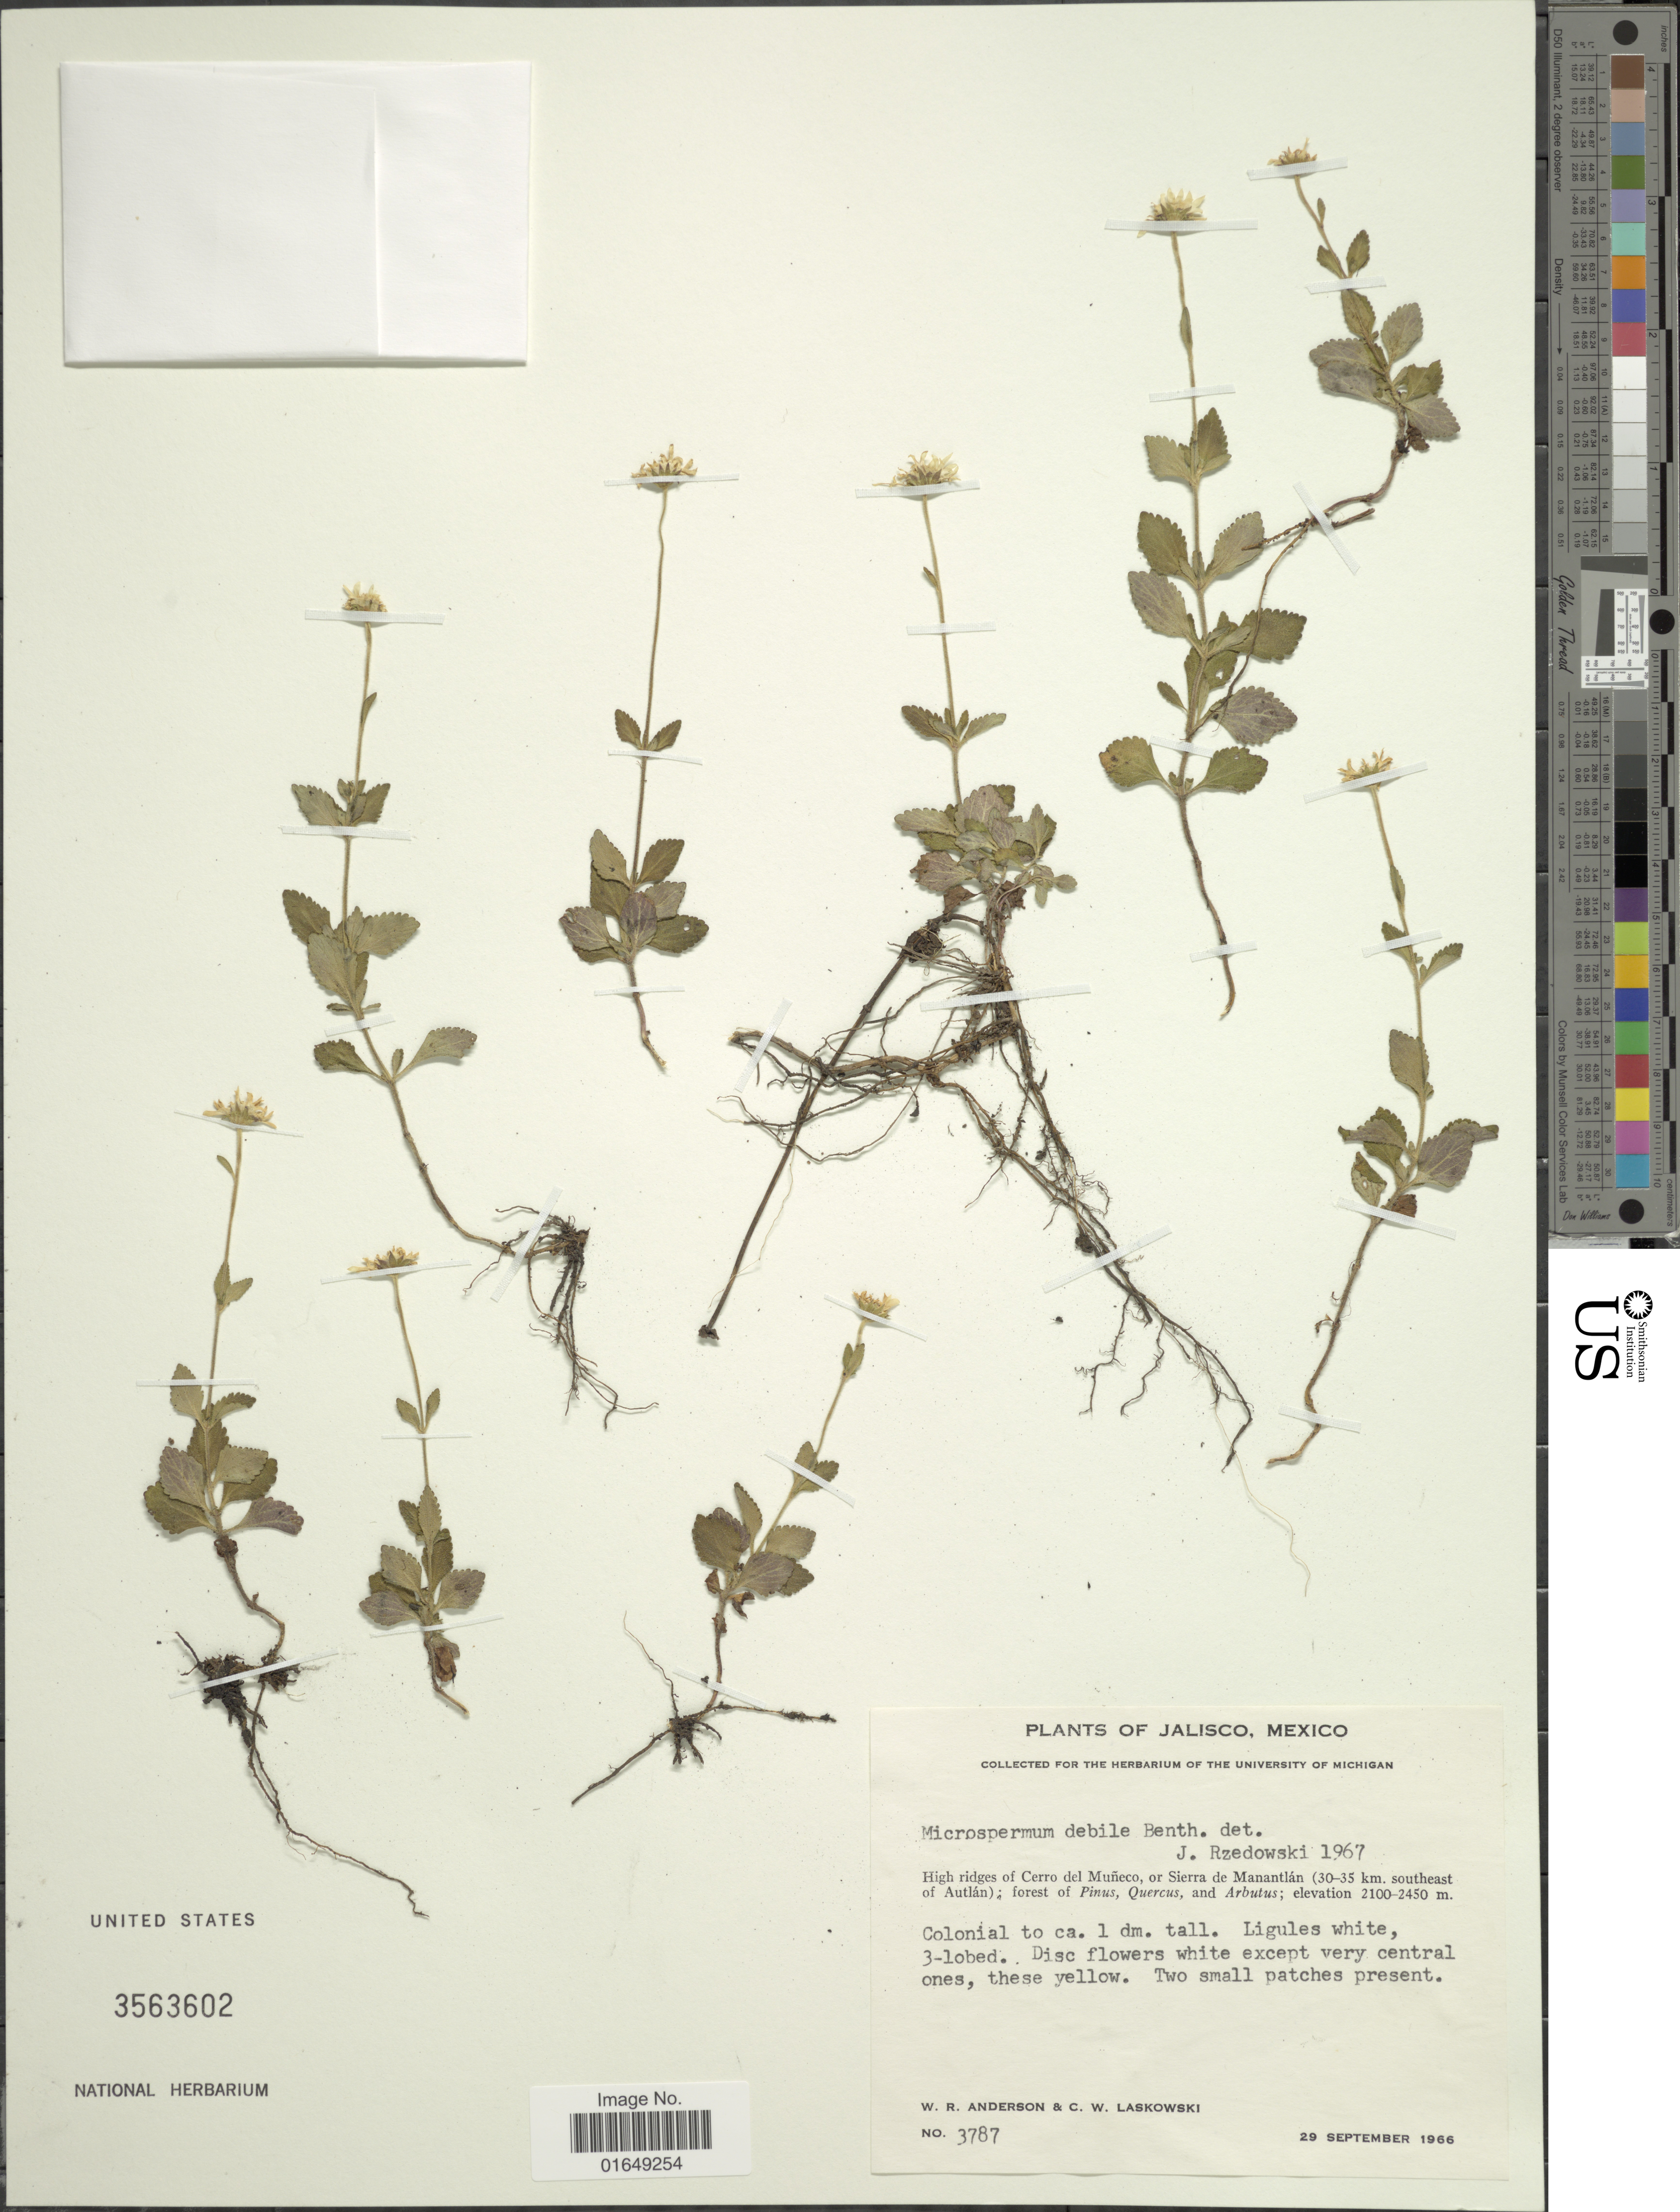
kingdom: Plantae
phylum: Tracheophyta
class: Magnoliopsida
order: Asterales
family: Asteraceae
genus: Microspermum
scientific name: Microspermum debile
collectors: W. Anderson & C. Laskowski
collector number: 3787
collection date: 1966-09-29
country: Mexico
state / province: Jalisco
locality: High ridges of Cerro del Muñeco, or Sierra de Manantlán (30-35 km. southeast of Autlán), two small patches present.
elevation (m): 2100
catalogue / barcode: US 3563602